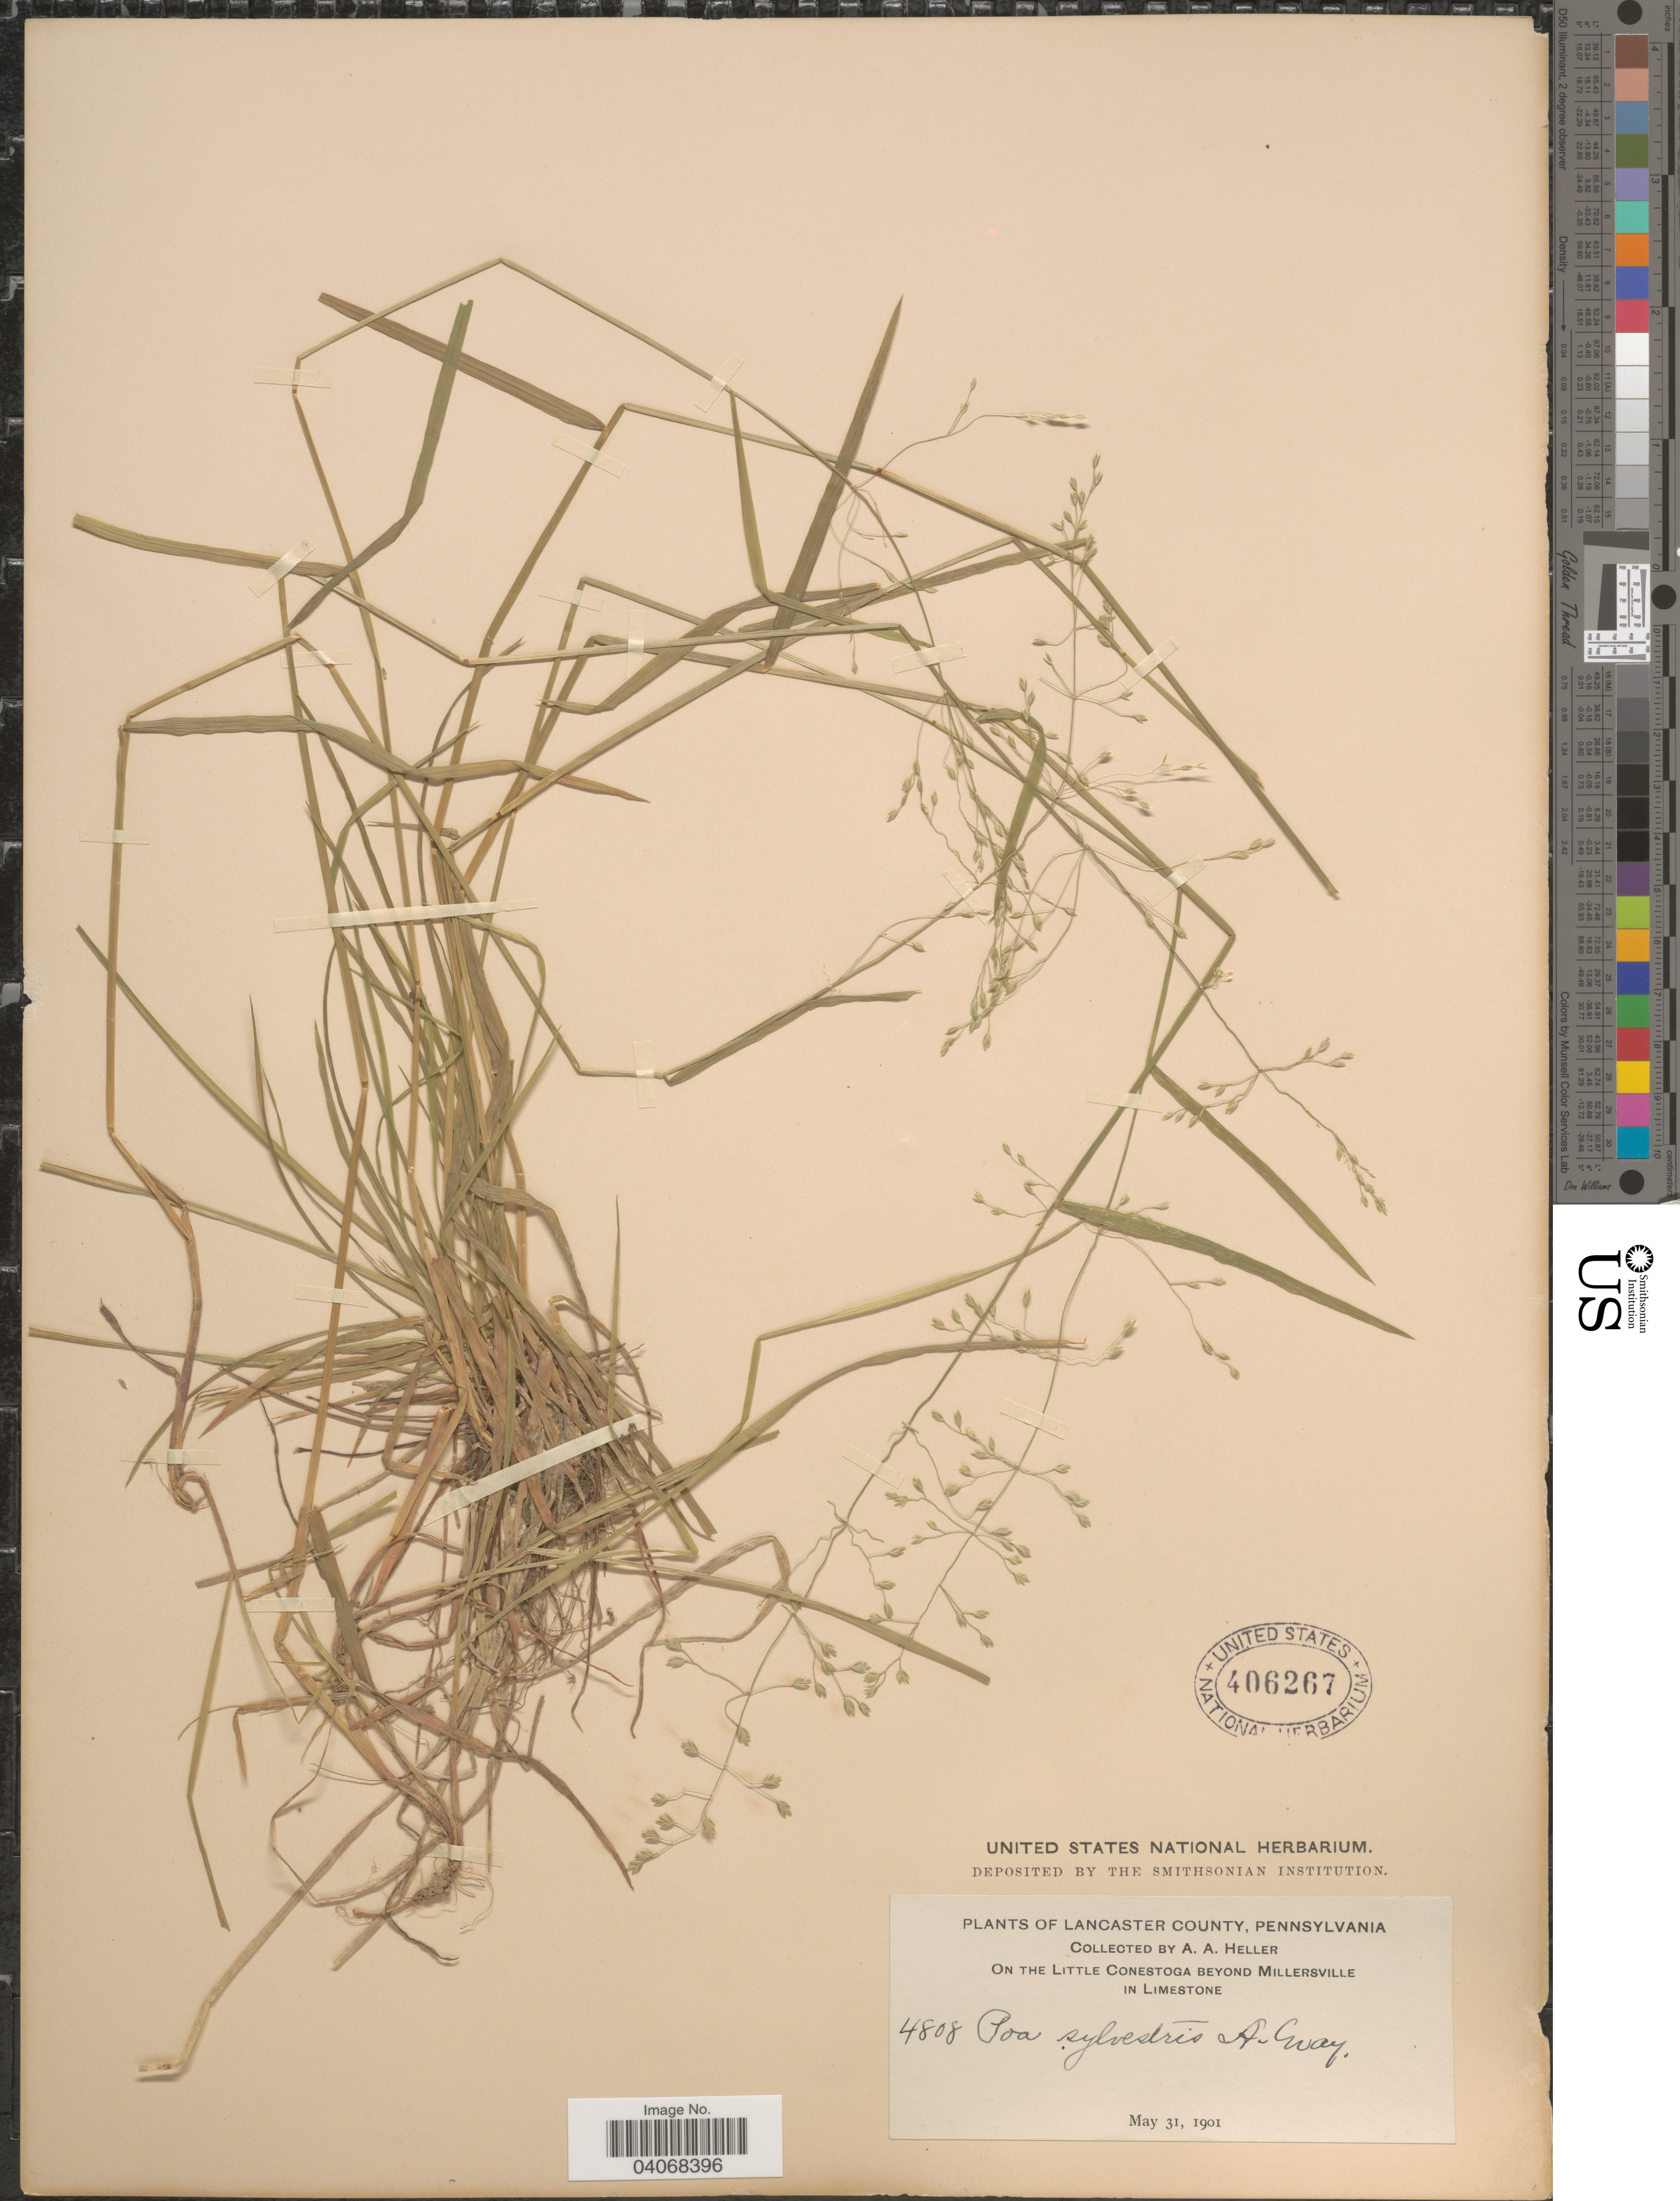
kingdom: Plantae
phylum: Tracheophyta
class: Liliopsida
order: Poales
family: Poaceae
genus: Poa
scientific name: Poa sylvestris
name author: A. Gray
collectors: A. A. Heller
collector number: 4808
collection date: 1901-05-31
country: United States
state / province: Pennsylvania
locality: Lancaster County. On the Little Conestoga beyond Millersville in Limestone.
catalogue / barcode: US 406267